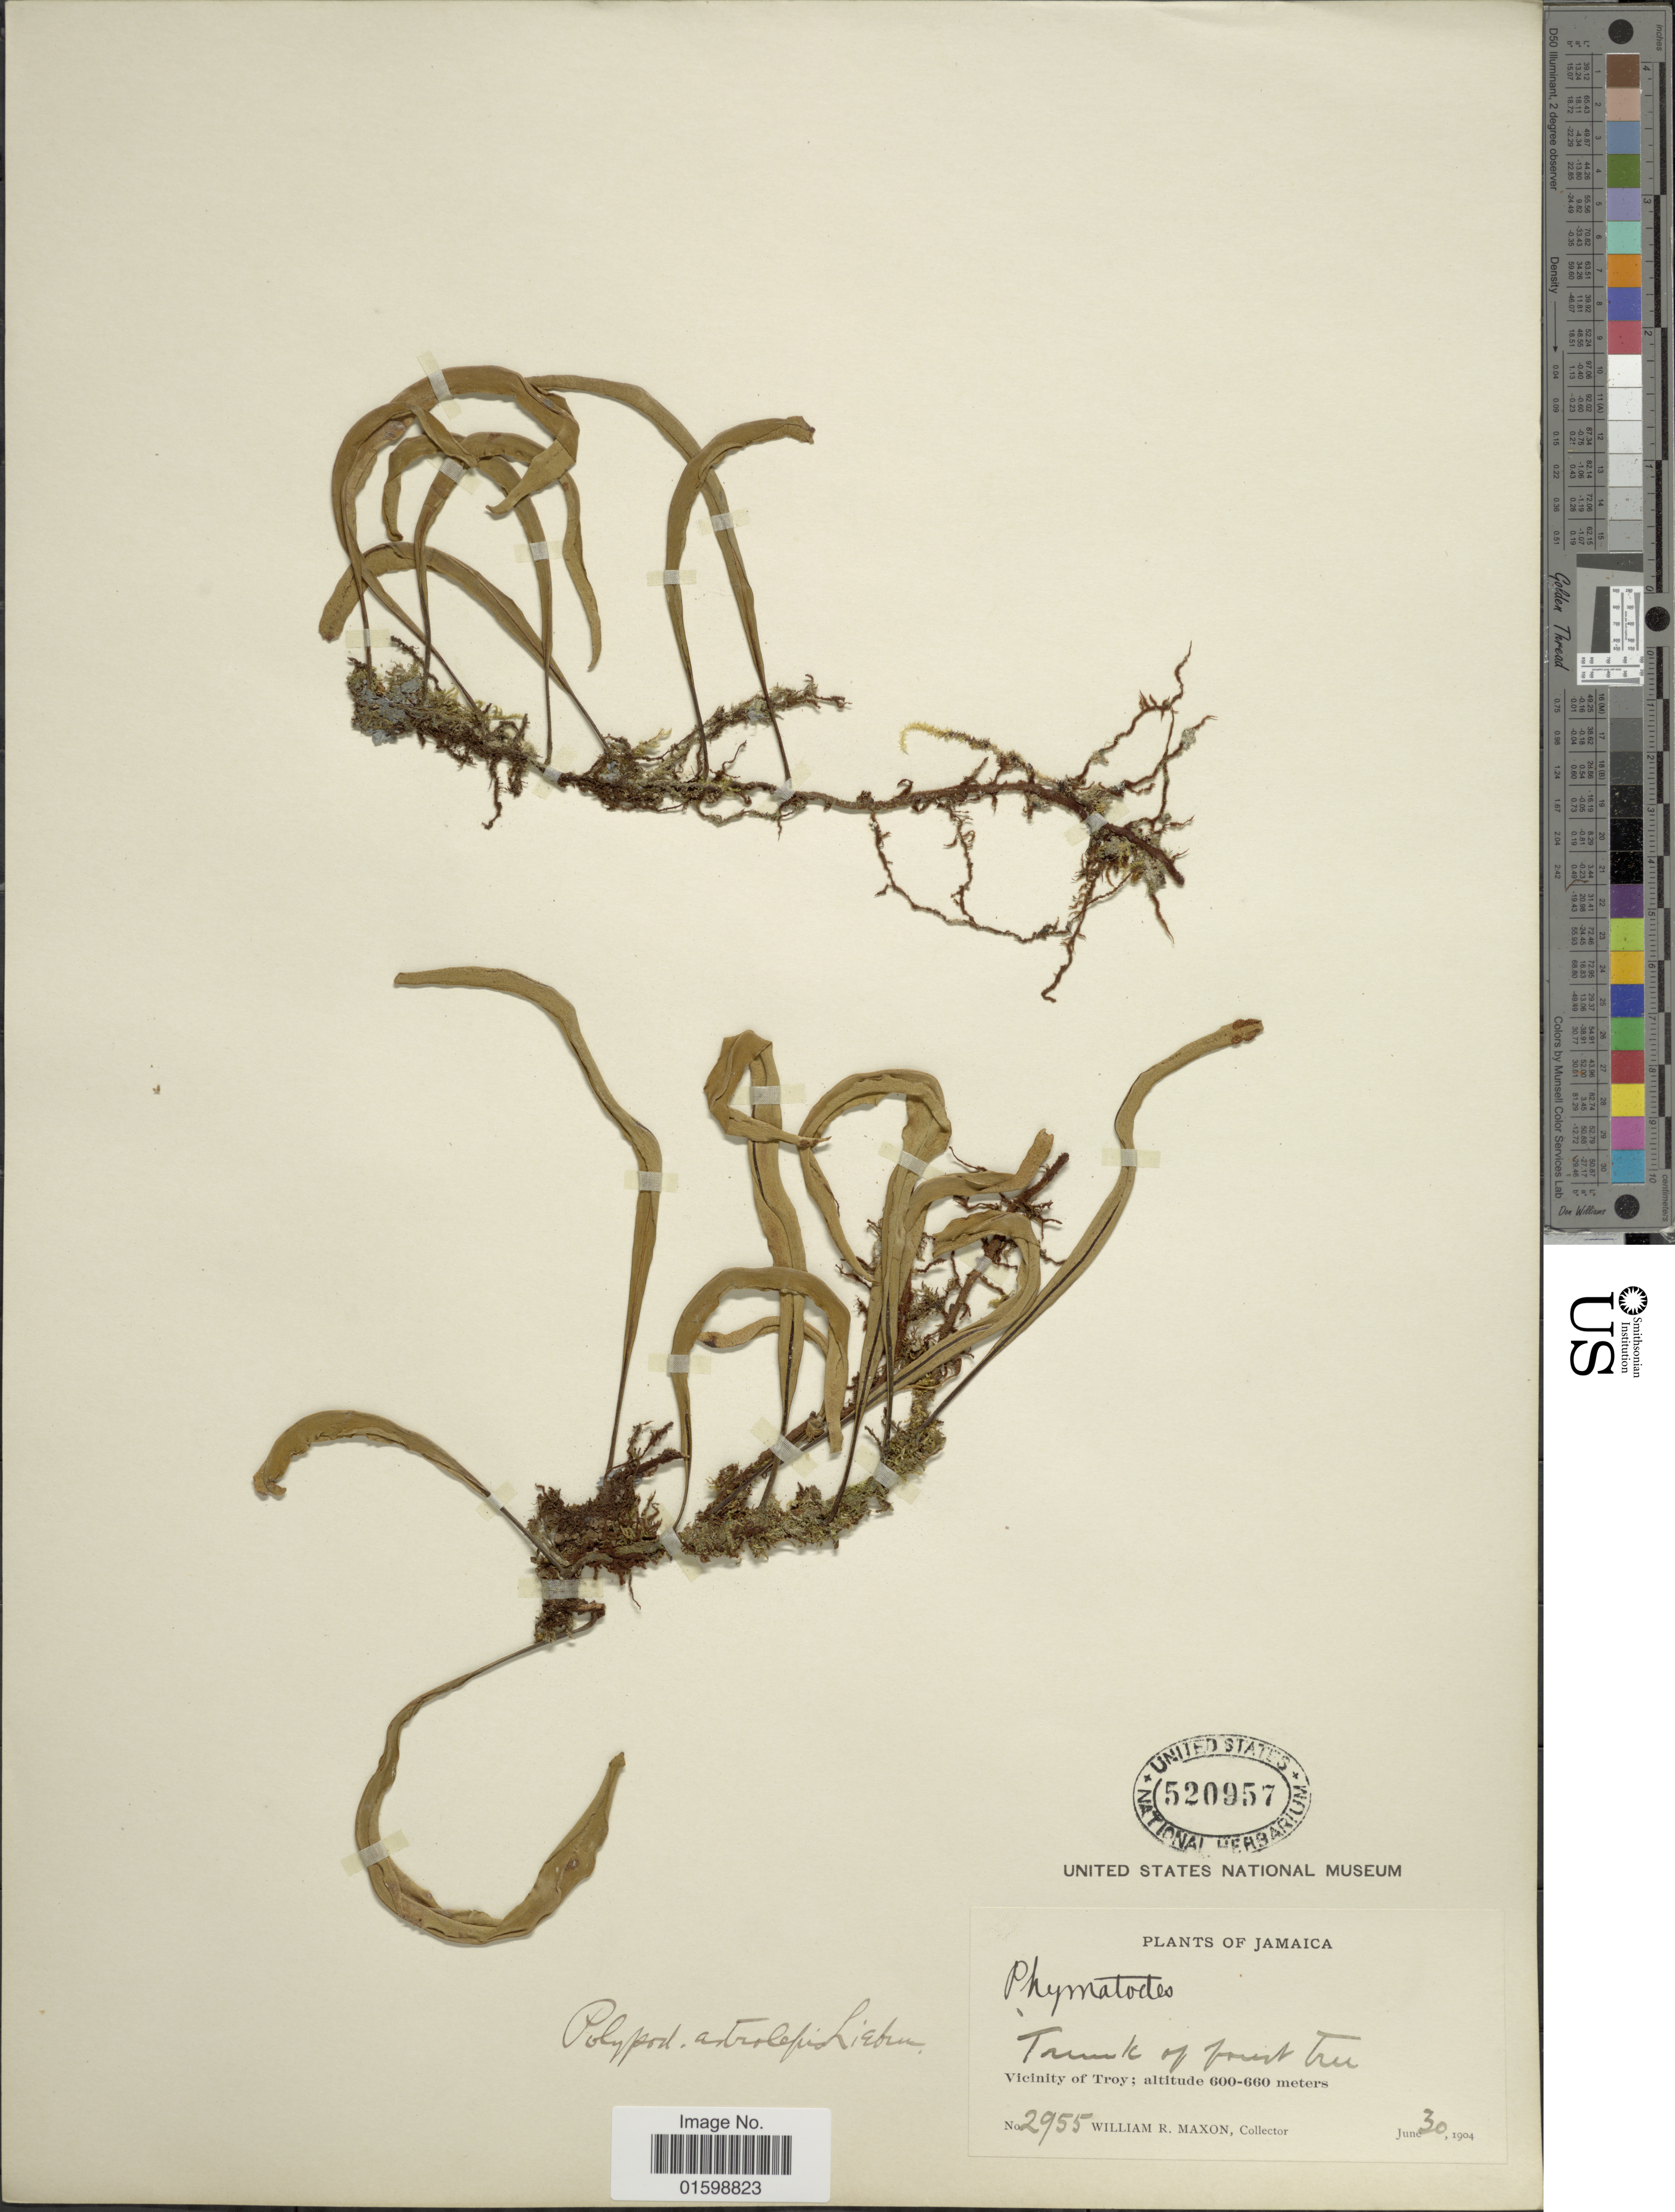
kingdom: Plantae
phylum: Tracheophyta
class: Polypodiopsida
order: Polypodiales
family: Polypodiaceae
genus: Pleopeltis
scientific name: Pleopeltis astrolepis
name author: (Liebm.) E. Fourn.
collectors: W. R. Maxon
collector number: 2955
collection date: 1904-06-30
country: Jamaica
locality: Trunk of forest treem vicinity of Troy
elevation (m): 600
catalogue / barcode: US 520957